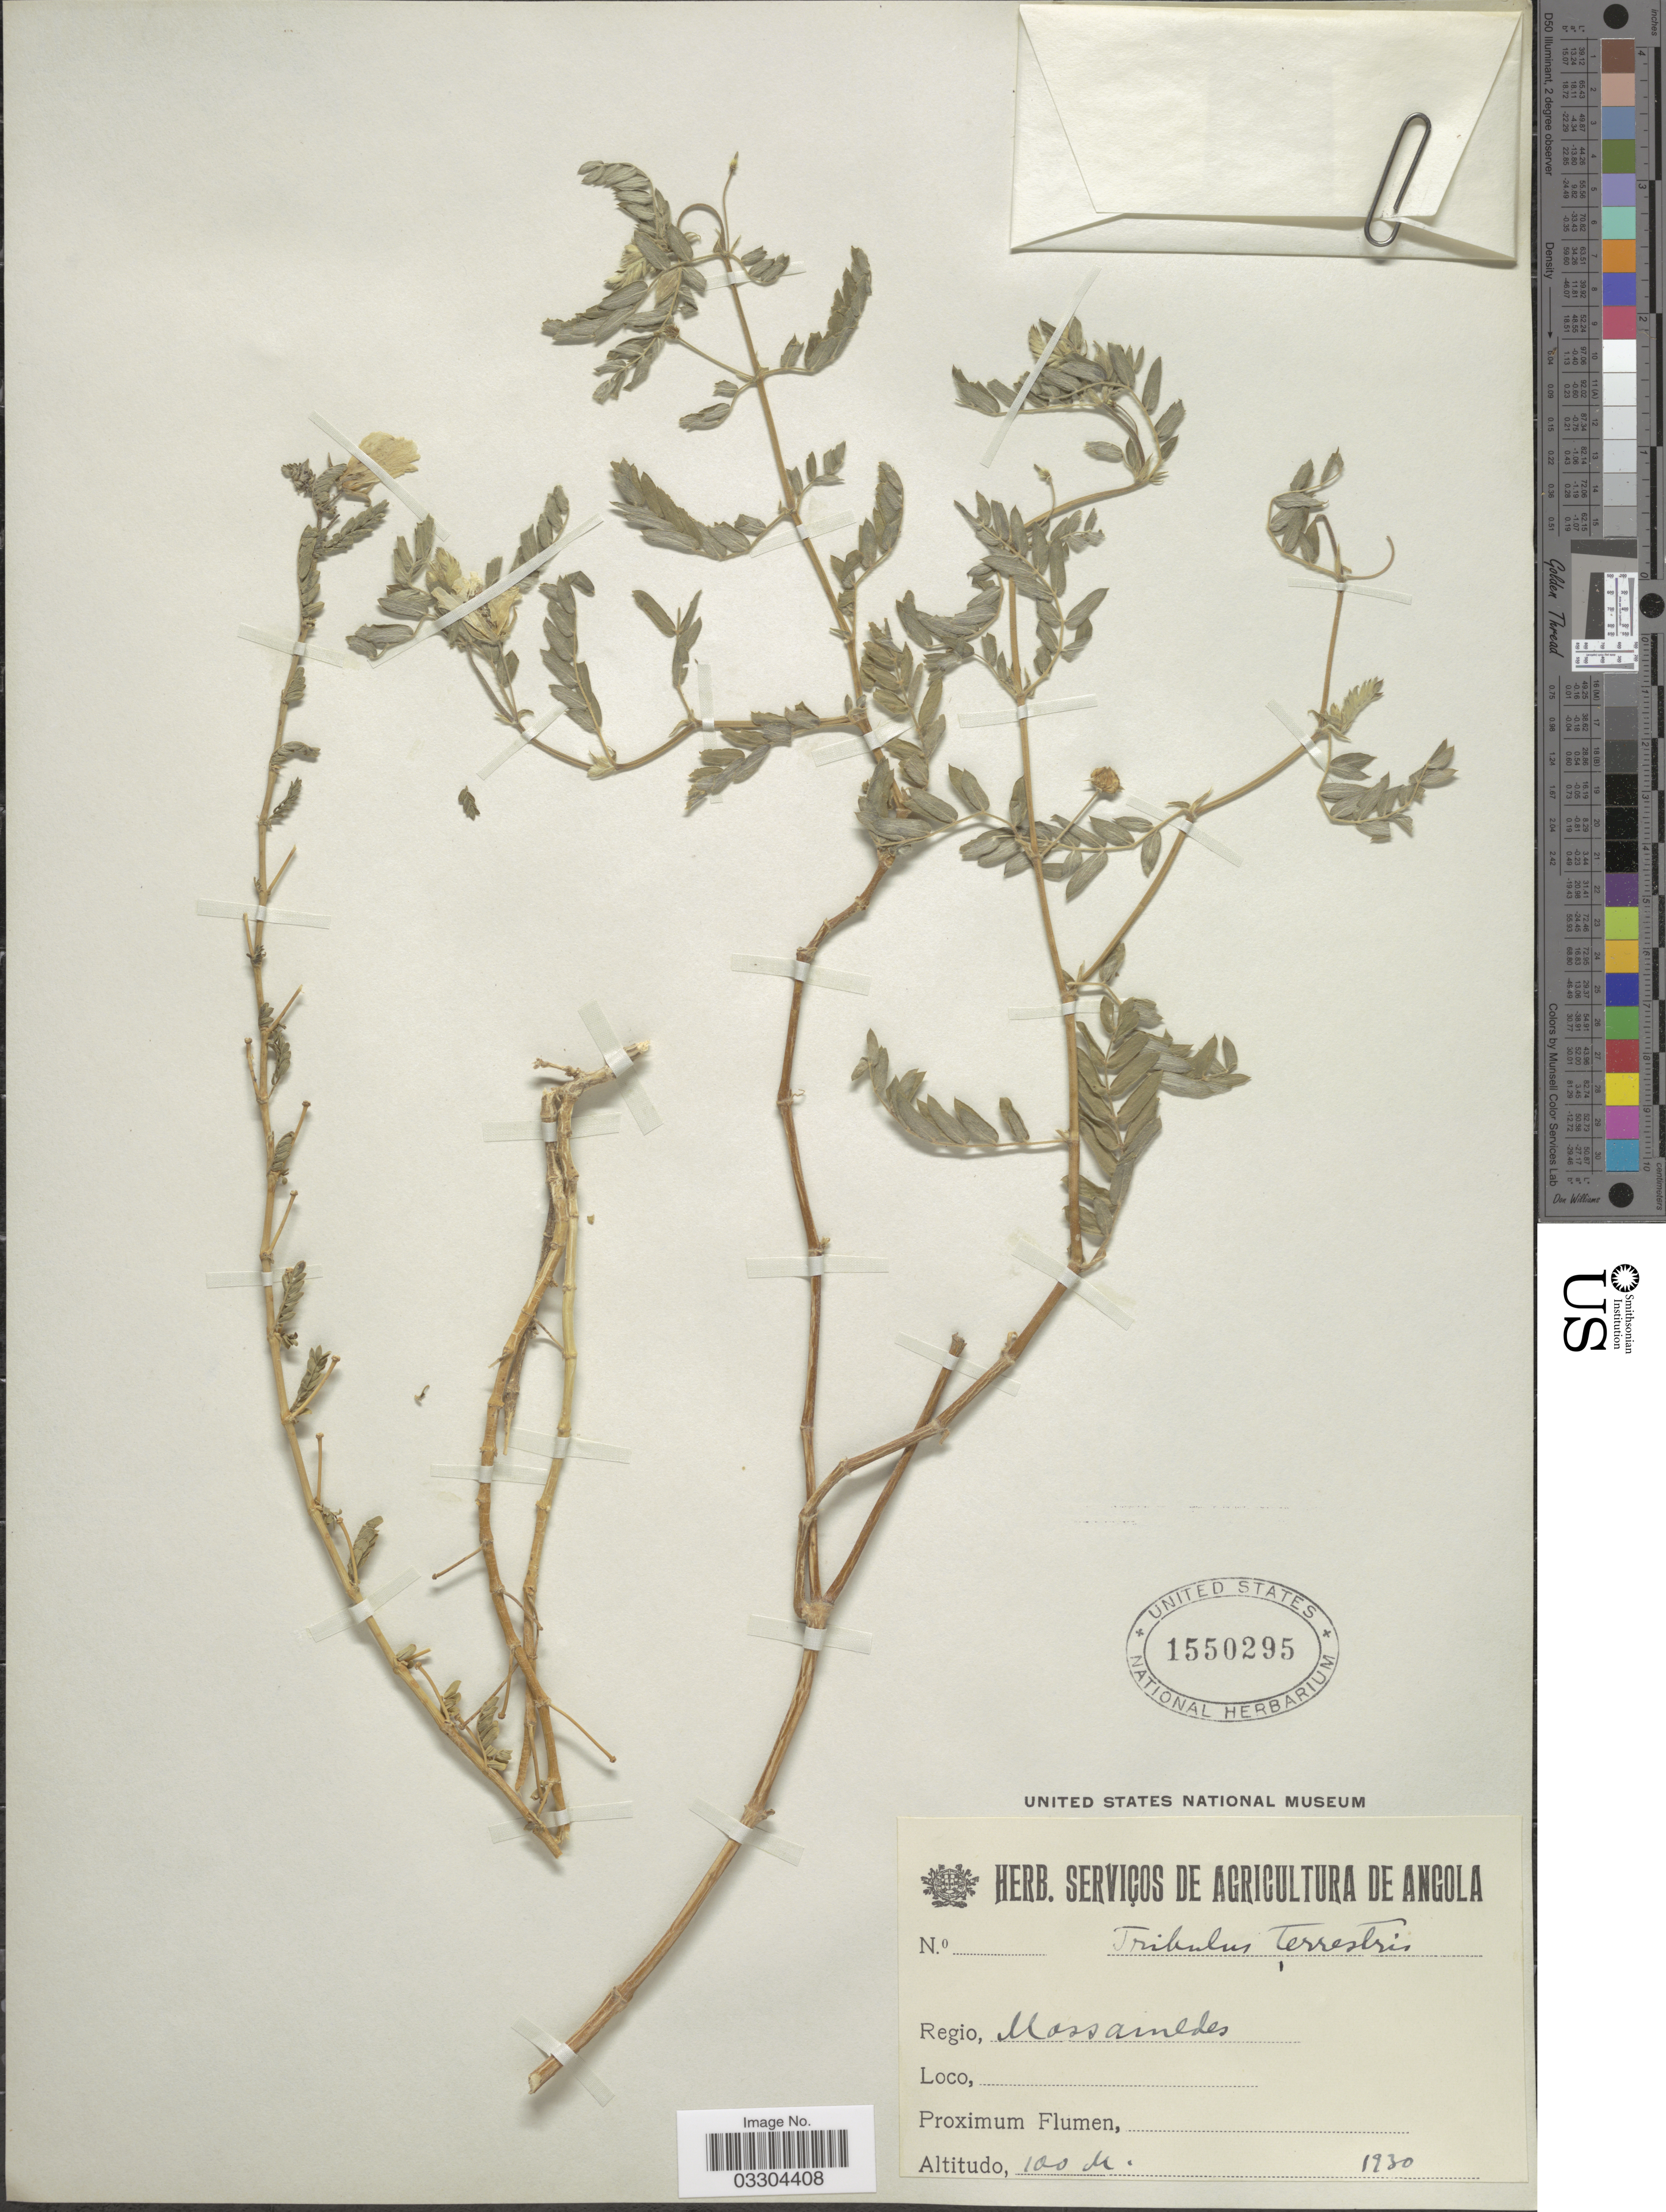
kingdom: Plantae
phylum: Tracheophyta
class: Magnoliopsida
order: Zygophyllales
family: Zygophyllaceae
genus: Tribulus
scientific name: Tribulus cistoides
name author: L.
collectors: ex herb. Servicos de Agricultura de Angola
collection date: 1930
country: Angola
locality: Mossamedes.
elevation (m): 100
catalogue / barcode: US 1550295